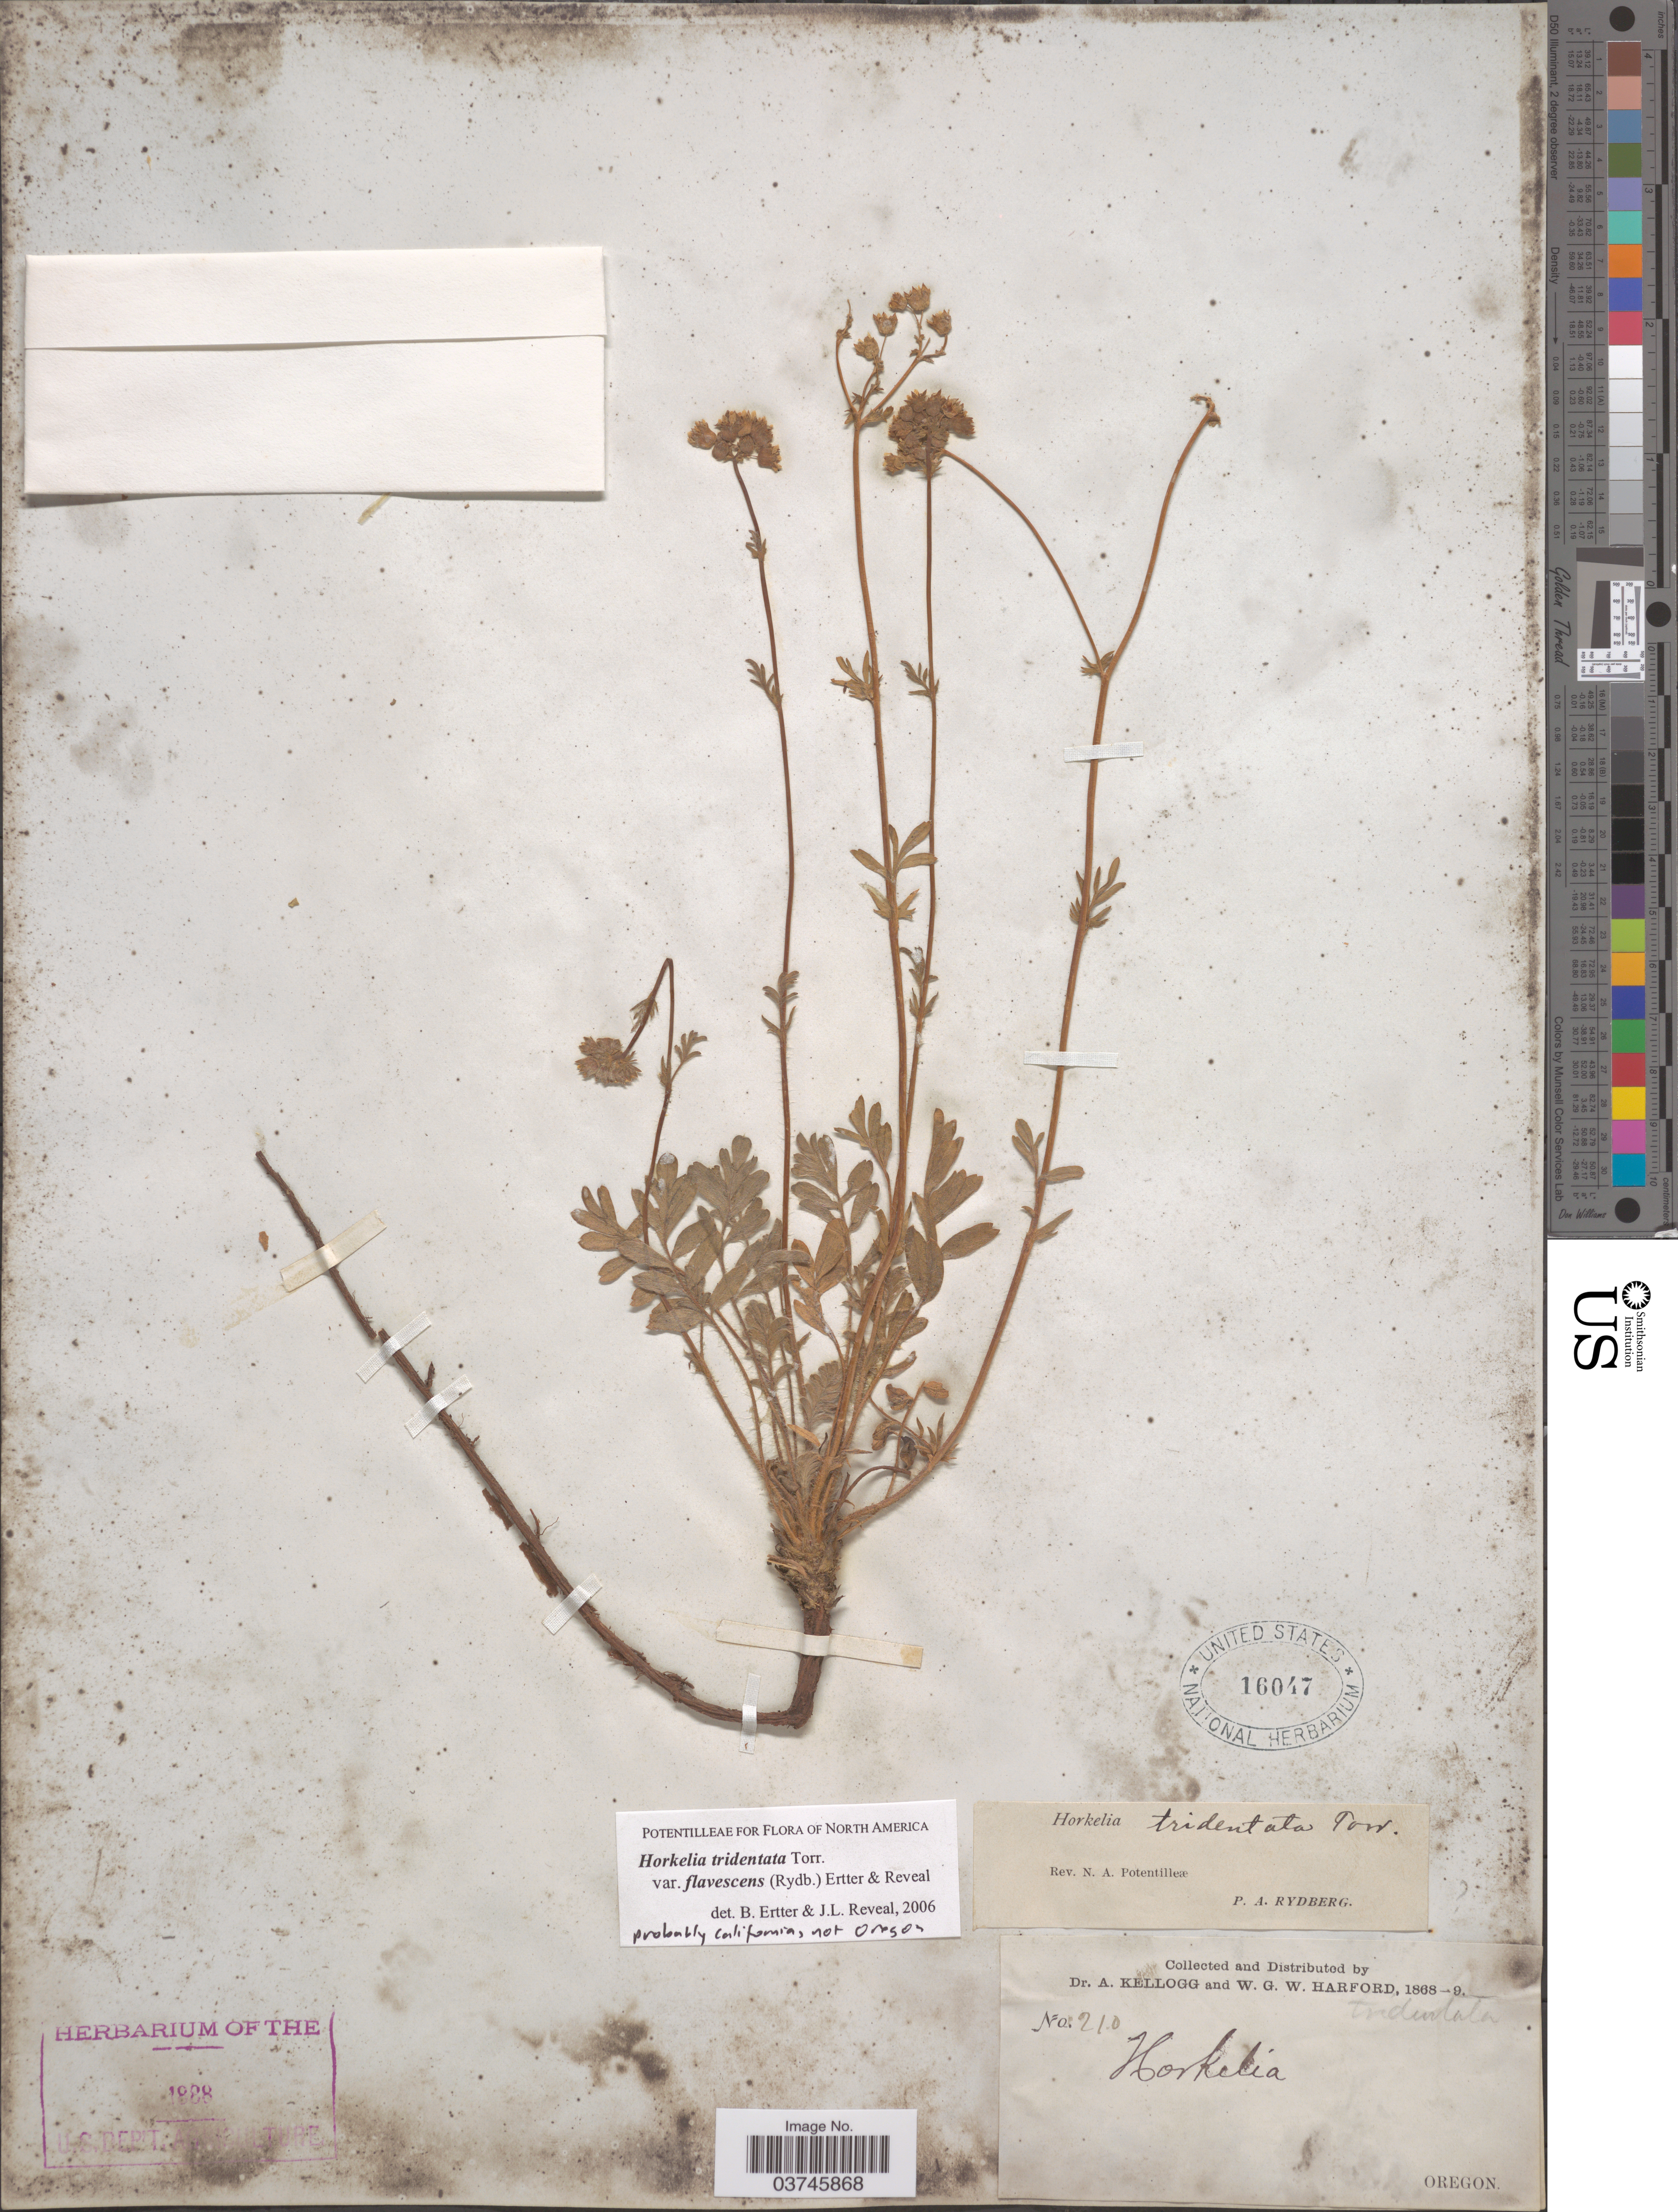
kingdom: Plantae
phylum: Tracheophyta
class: Magnoliopsida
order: Rosales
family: Rosaceae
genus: Potentilla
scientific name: Potentilla tilingii var. flavescens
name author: (Rydb.) J.T. Howell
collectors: A. Kellogg & W. G. W. Harford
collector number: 210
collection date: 1868/1869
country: United States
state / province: Oregon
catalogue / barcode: US 16047